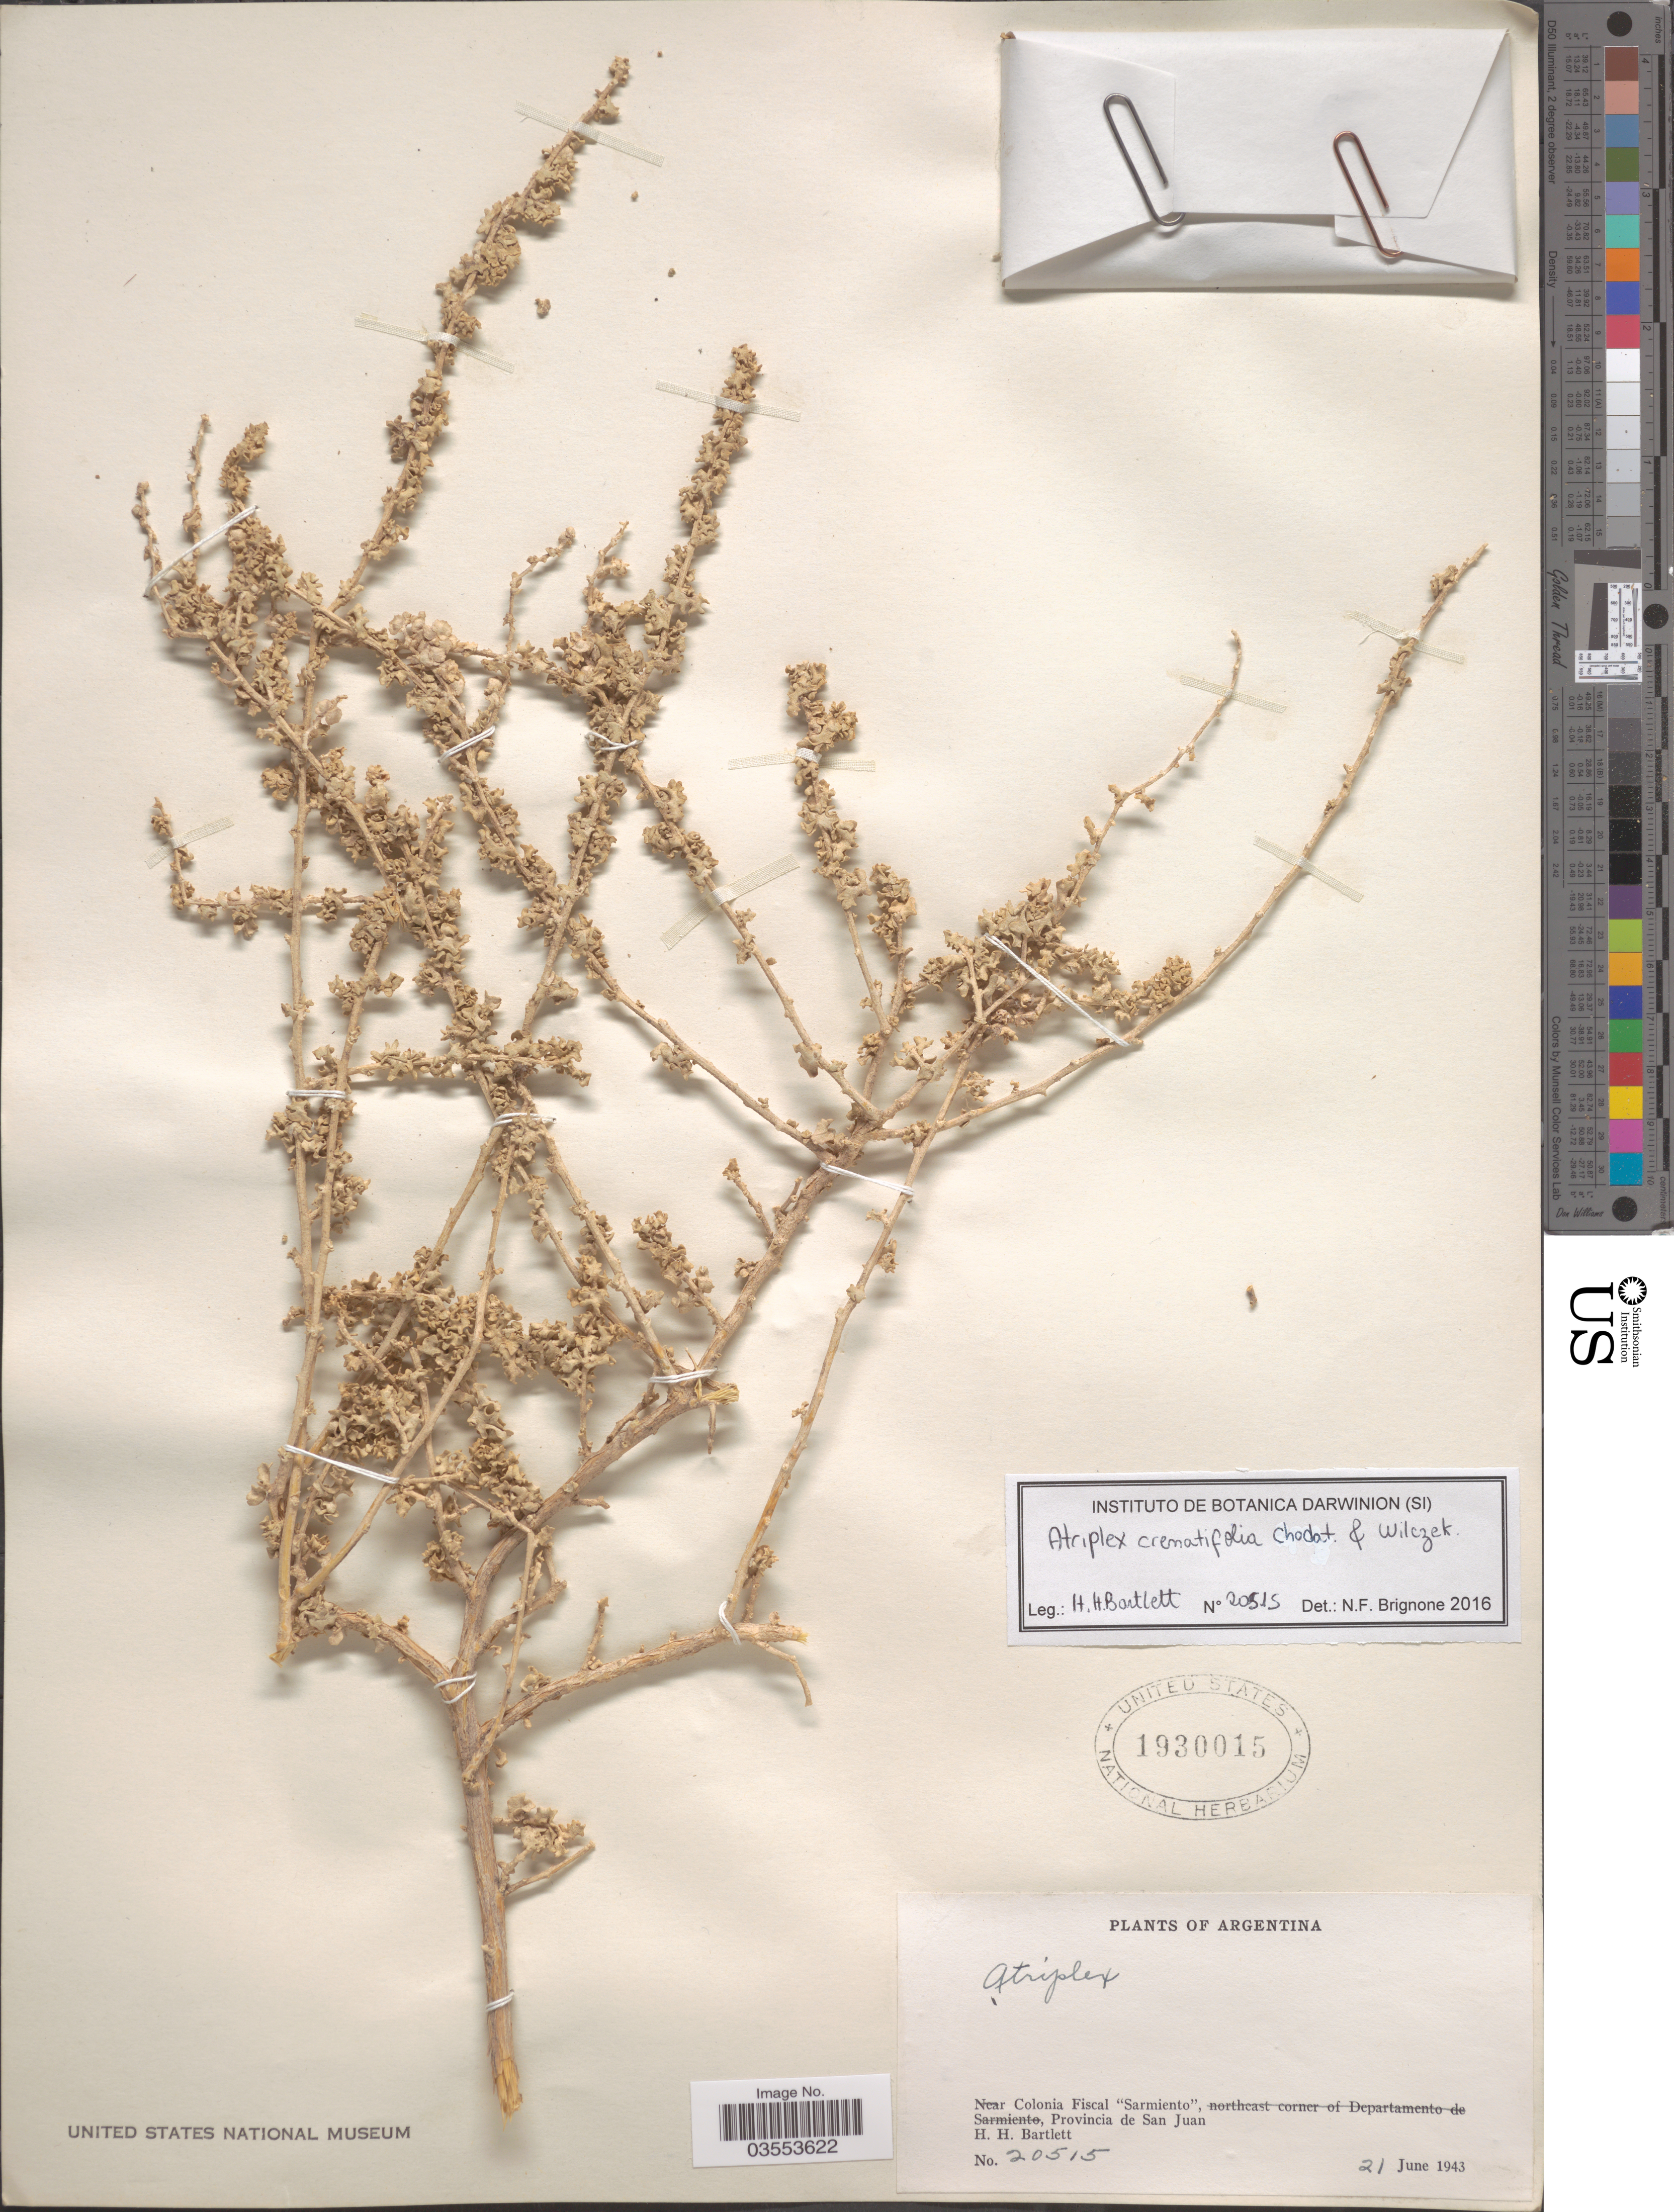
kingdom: Plantae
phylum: Tracheophyta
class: Magnoliopsida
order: Caryophyllales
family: Amaranthaceae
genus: Atriplex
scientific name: Atriplex sp.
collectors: H. H. Bartlett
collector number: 20515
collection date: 1943-06-21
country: Argentina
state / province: San Juan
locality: Colonia Fiscal "Sarmiento".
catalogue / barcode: US 1930015